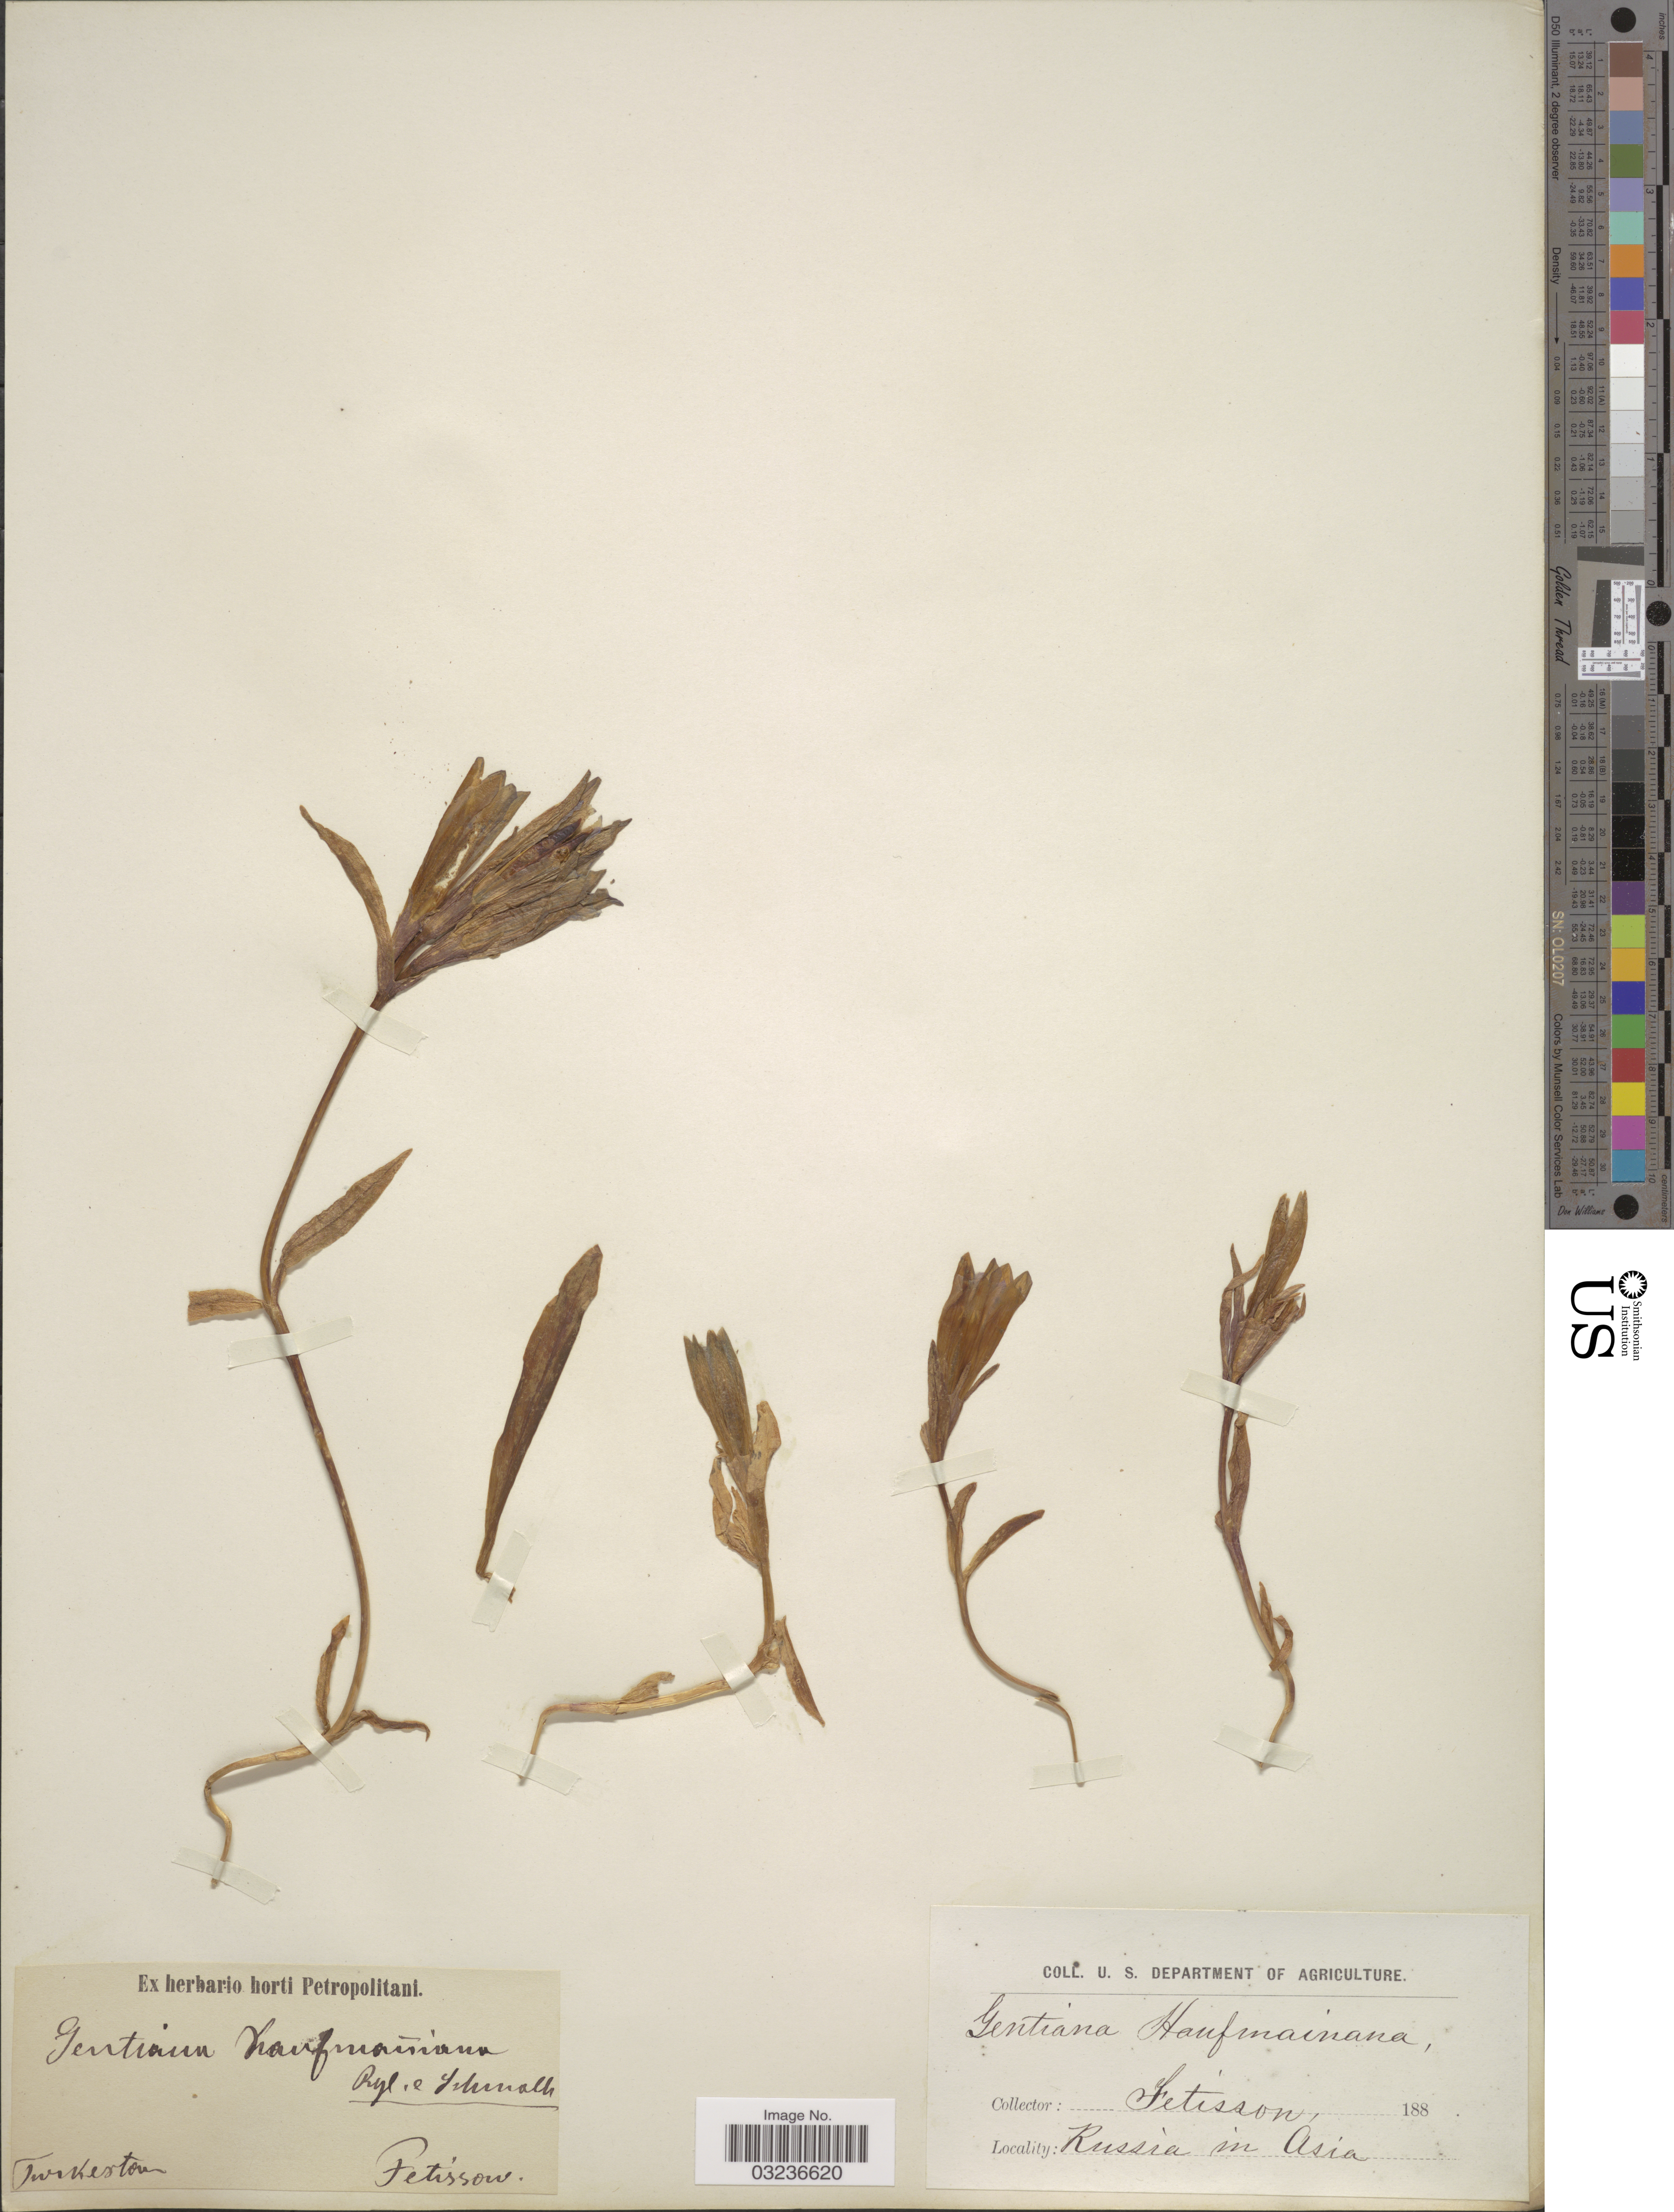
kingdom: Plantae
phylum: Tracheophyta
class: Magnoliopsida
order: Gentianales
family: Gentianaceae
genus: Gentiana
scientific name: Gentiana kaufmanniana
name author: Regel & Schmalh.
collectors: -. Fetissow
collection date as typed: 188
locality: Turkestan. Russia in Asia.